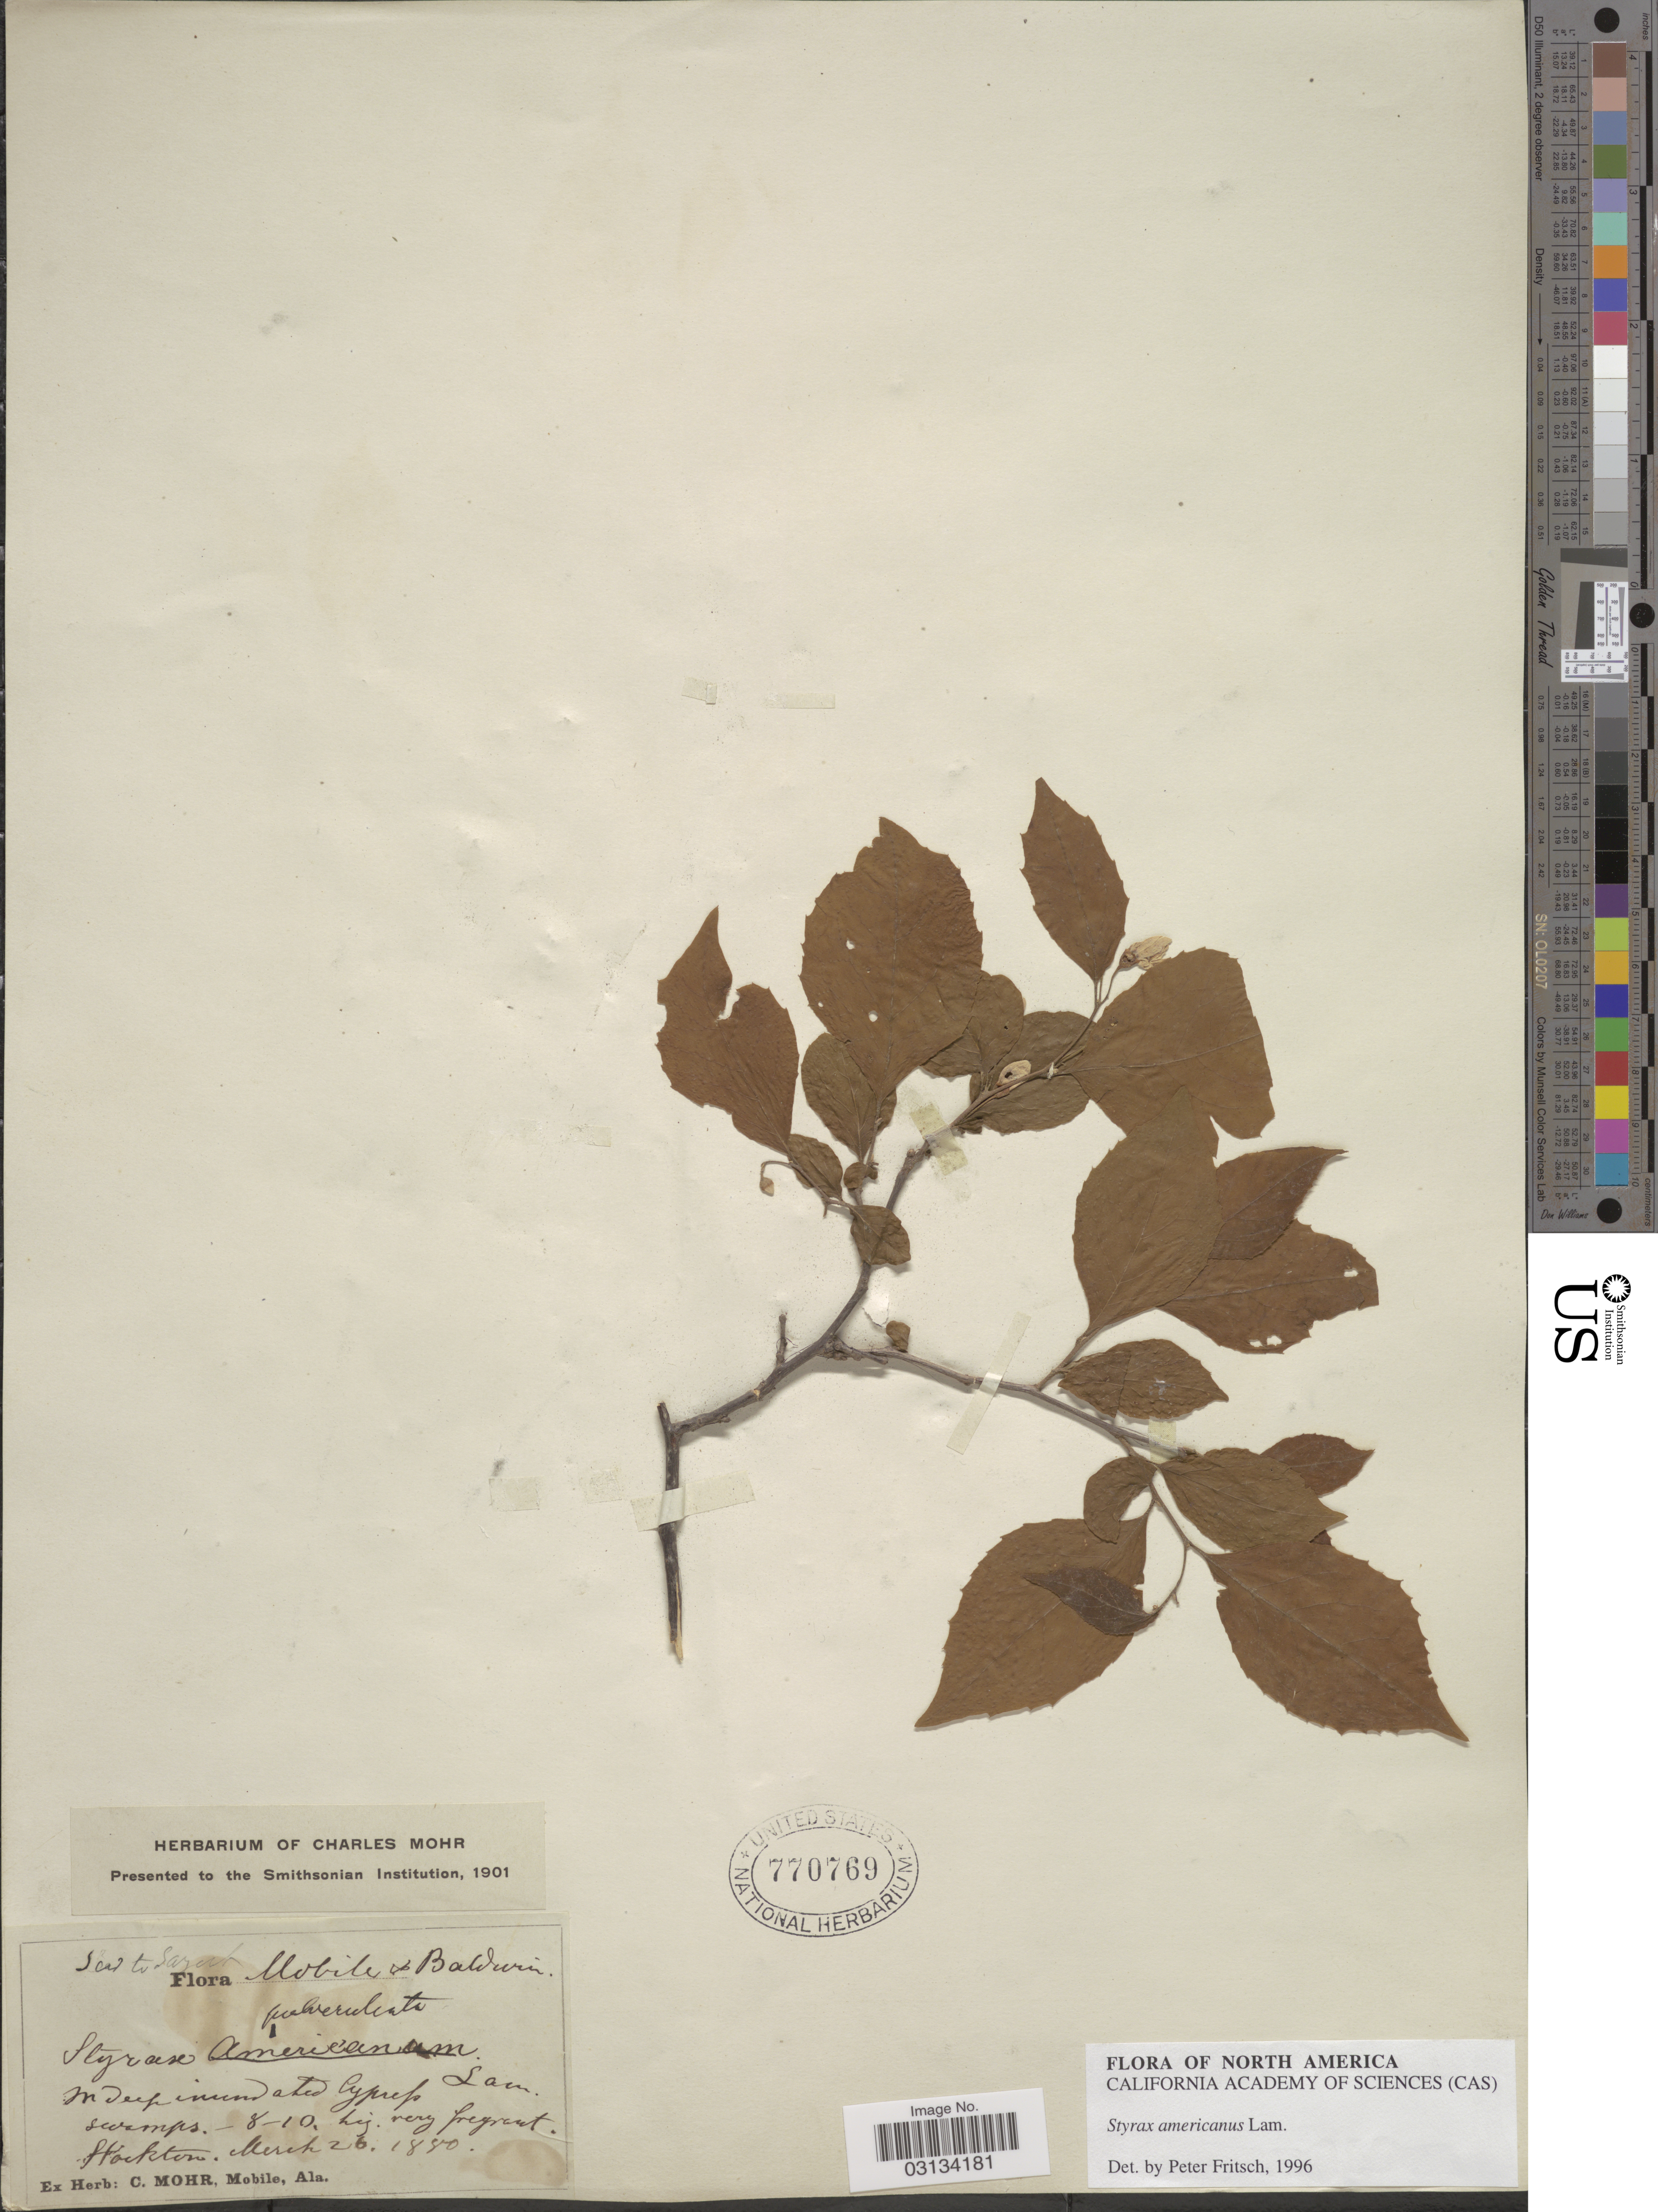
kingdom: Plantae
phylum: Tracheophyta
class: Magnoliopsida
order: Ericales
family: Styracaceae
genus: Styrax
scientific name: Styrax americanus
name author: Lam.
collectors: ex herb. Charles Mohr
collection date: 1880-03-26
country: United States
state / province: Alabama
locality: Mobile and Baldwin. Stockton.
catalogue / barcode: US 770769